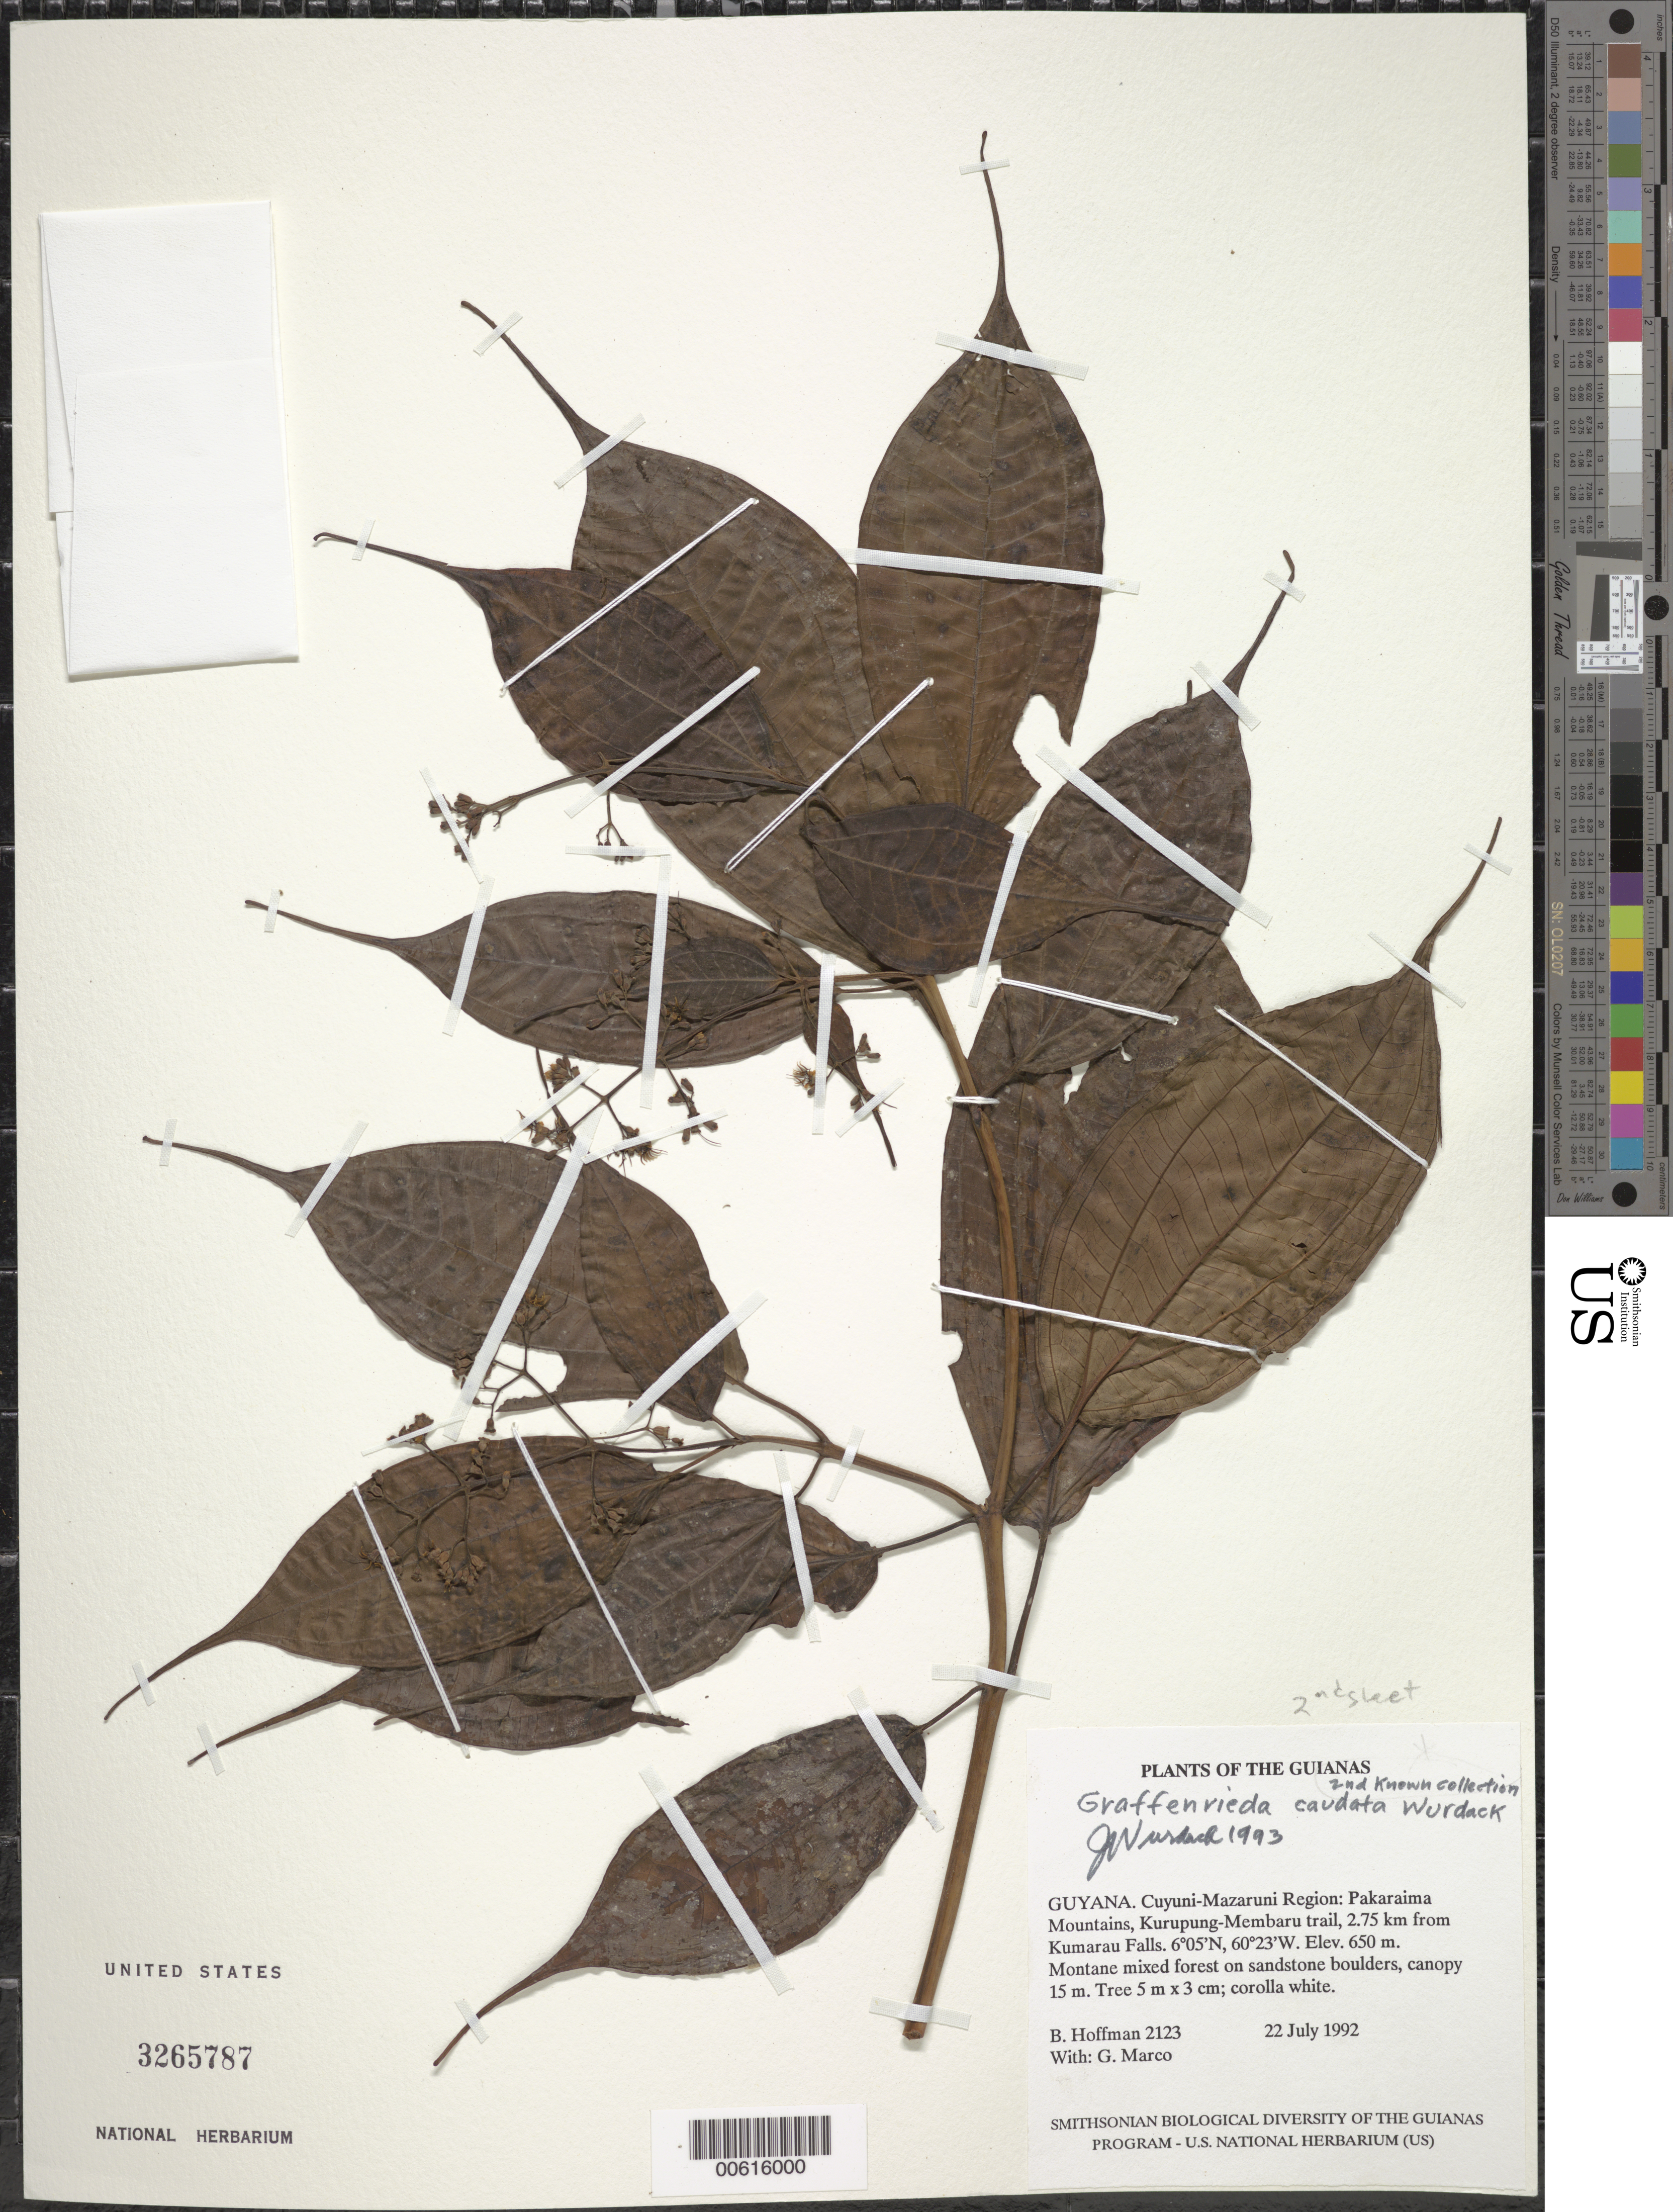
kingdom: Plantae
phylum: Tracheophyta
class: Magnoliopsida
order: Myrtales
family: Melastomataceae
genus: Graffenrieda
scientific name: Graffenrieda caudata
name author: Wurdack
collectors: B. Hoffman & G. Marco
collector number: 2123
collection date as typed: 22 July 1992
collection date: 1992-07-22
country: Guyana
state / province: Cuyuni-Mazaruni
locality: Pakaraima Mountains, Kurupung-Membaru trail, 2.75 km WSW from Kumarau Falls on Kurupung River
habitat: Montane mixed forest on sandstone boulders, canopy 15 m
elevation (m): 650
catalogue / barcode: US 3265787